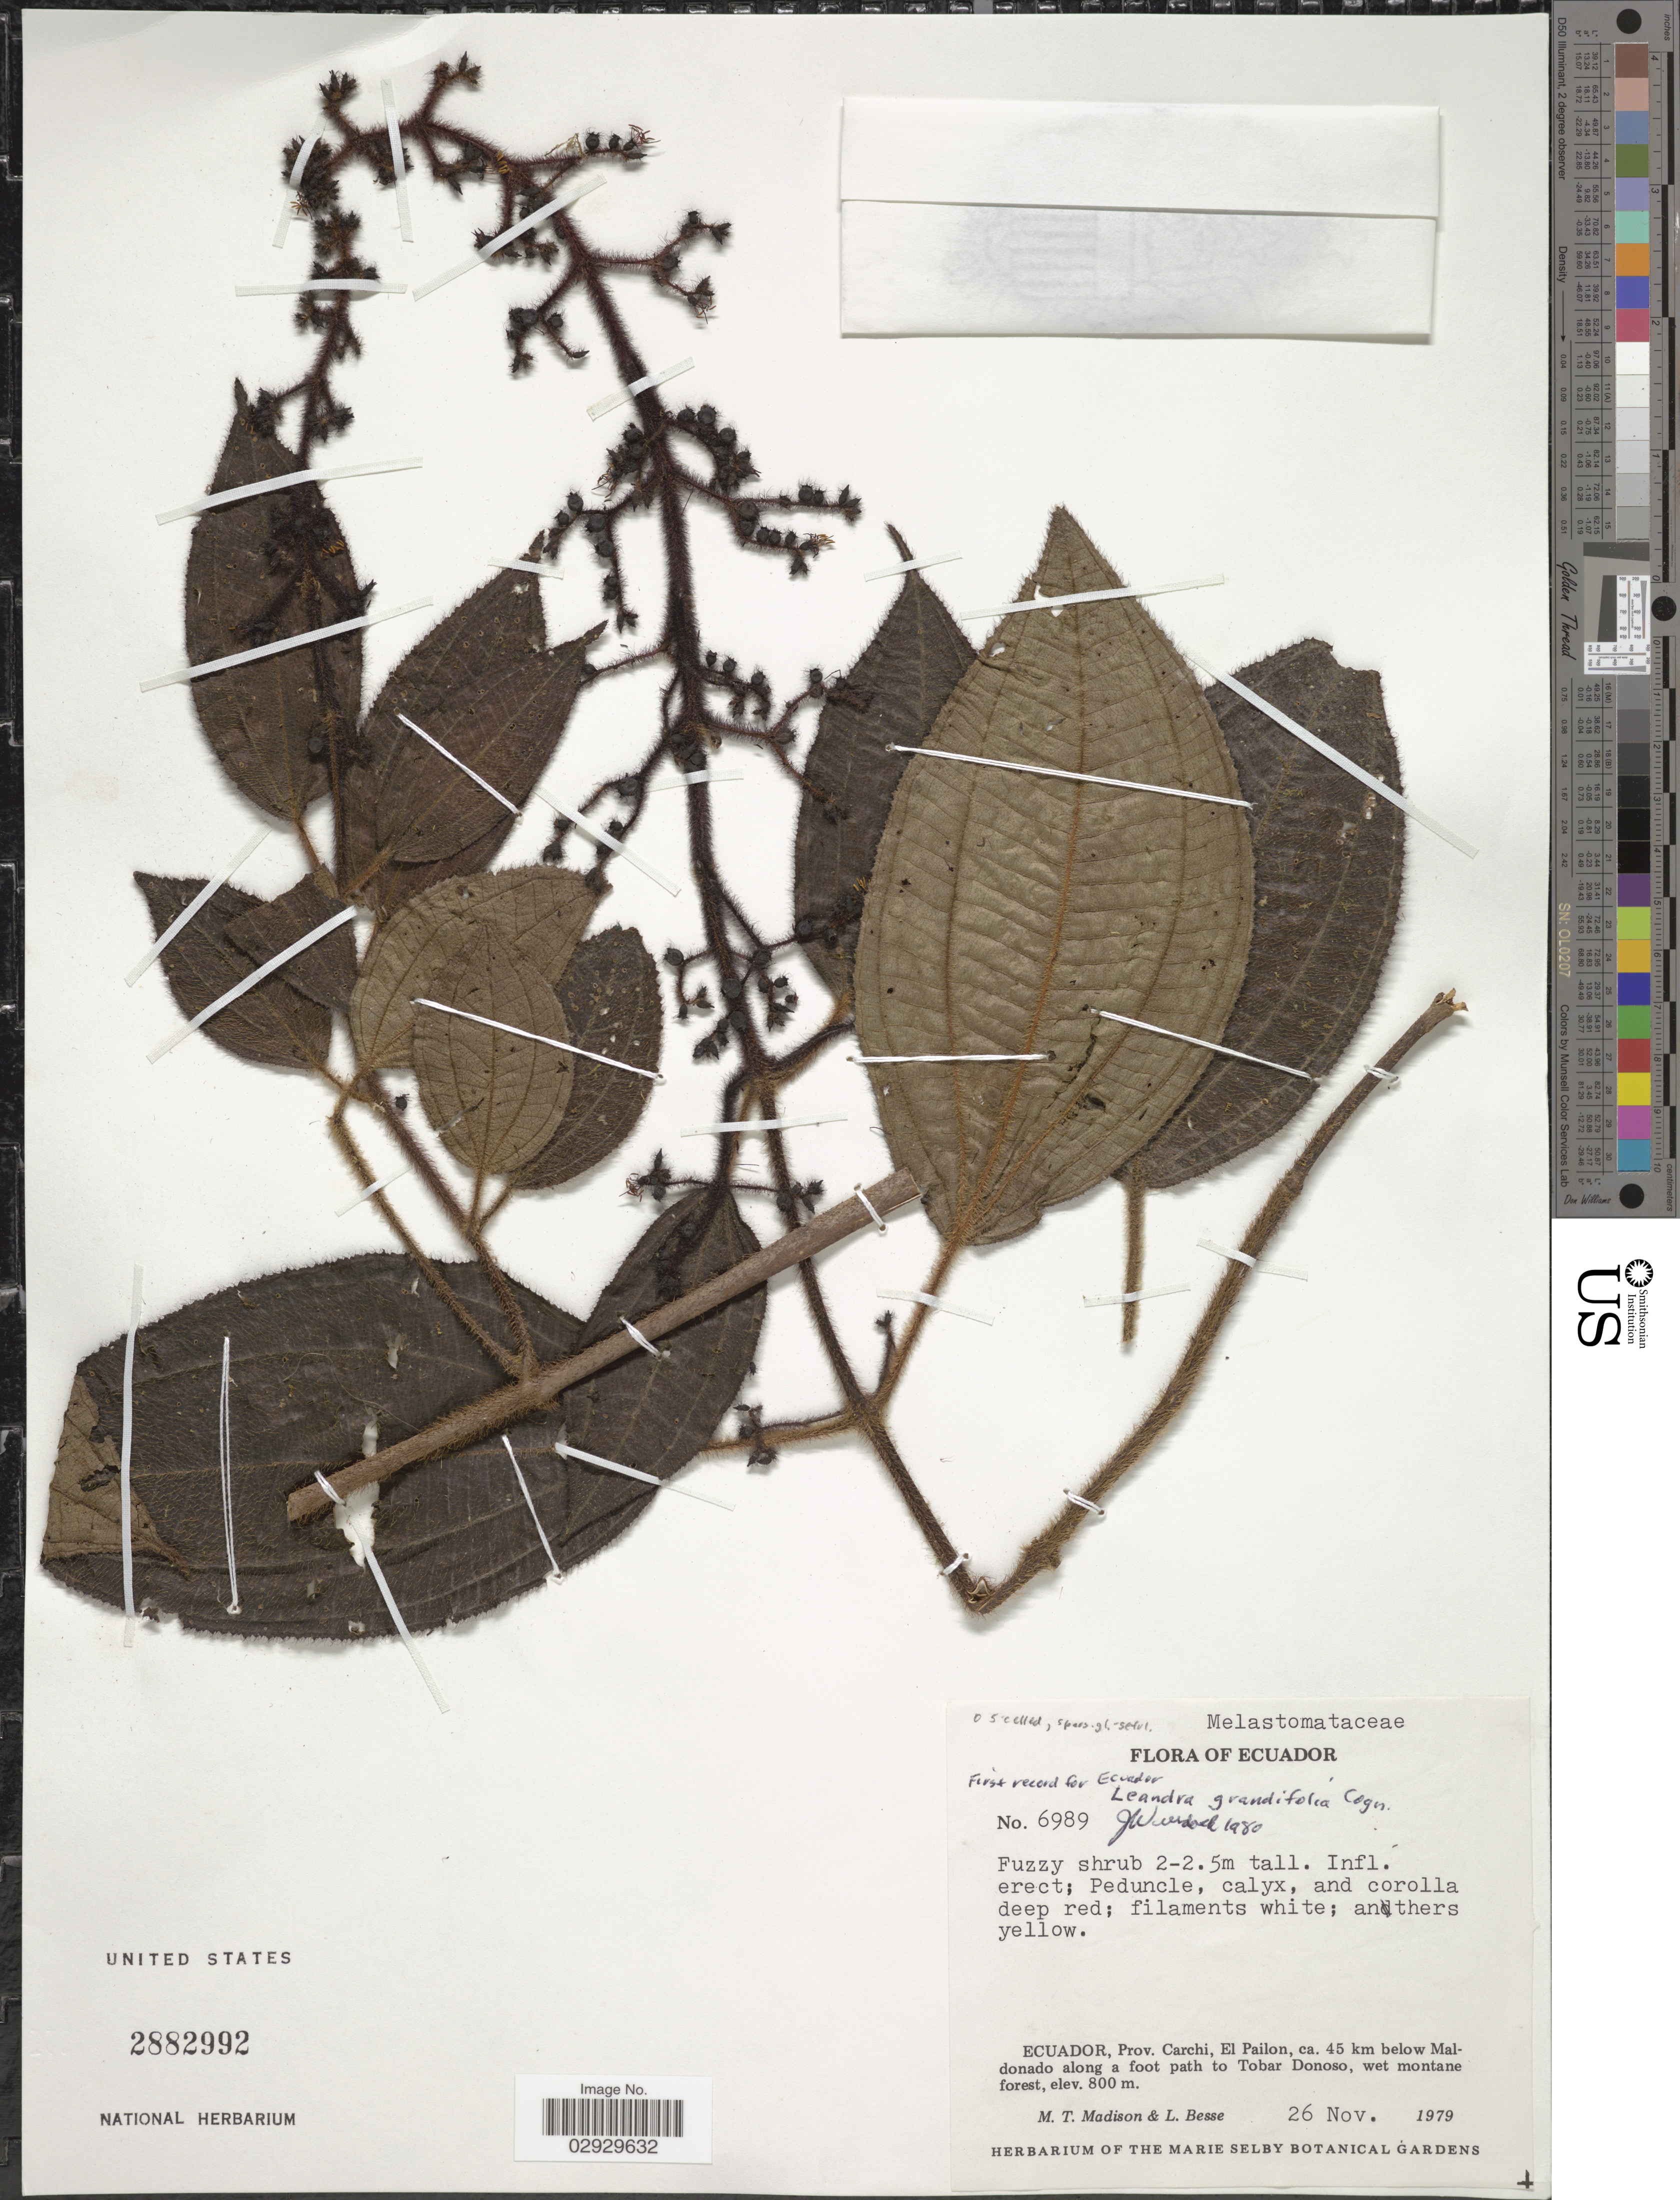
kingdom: Plantae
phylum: Tracheophyta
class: Magnoliopsida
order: Myrtales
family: Melastomataceae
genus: Leandra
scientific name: Leandra grandifolia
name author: Cogn.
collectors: M. T. Madison & L. Besse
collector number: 6989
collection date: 1979-11-26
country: Ecuador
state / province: Carchi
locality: El Pailon, ca. 45 km below Maldonado along a foot path to Tobar Donoso, wet montane forest.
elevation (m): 800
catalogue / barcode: US 2882992